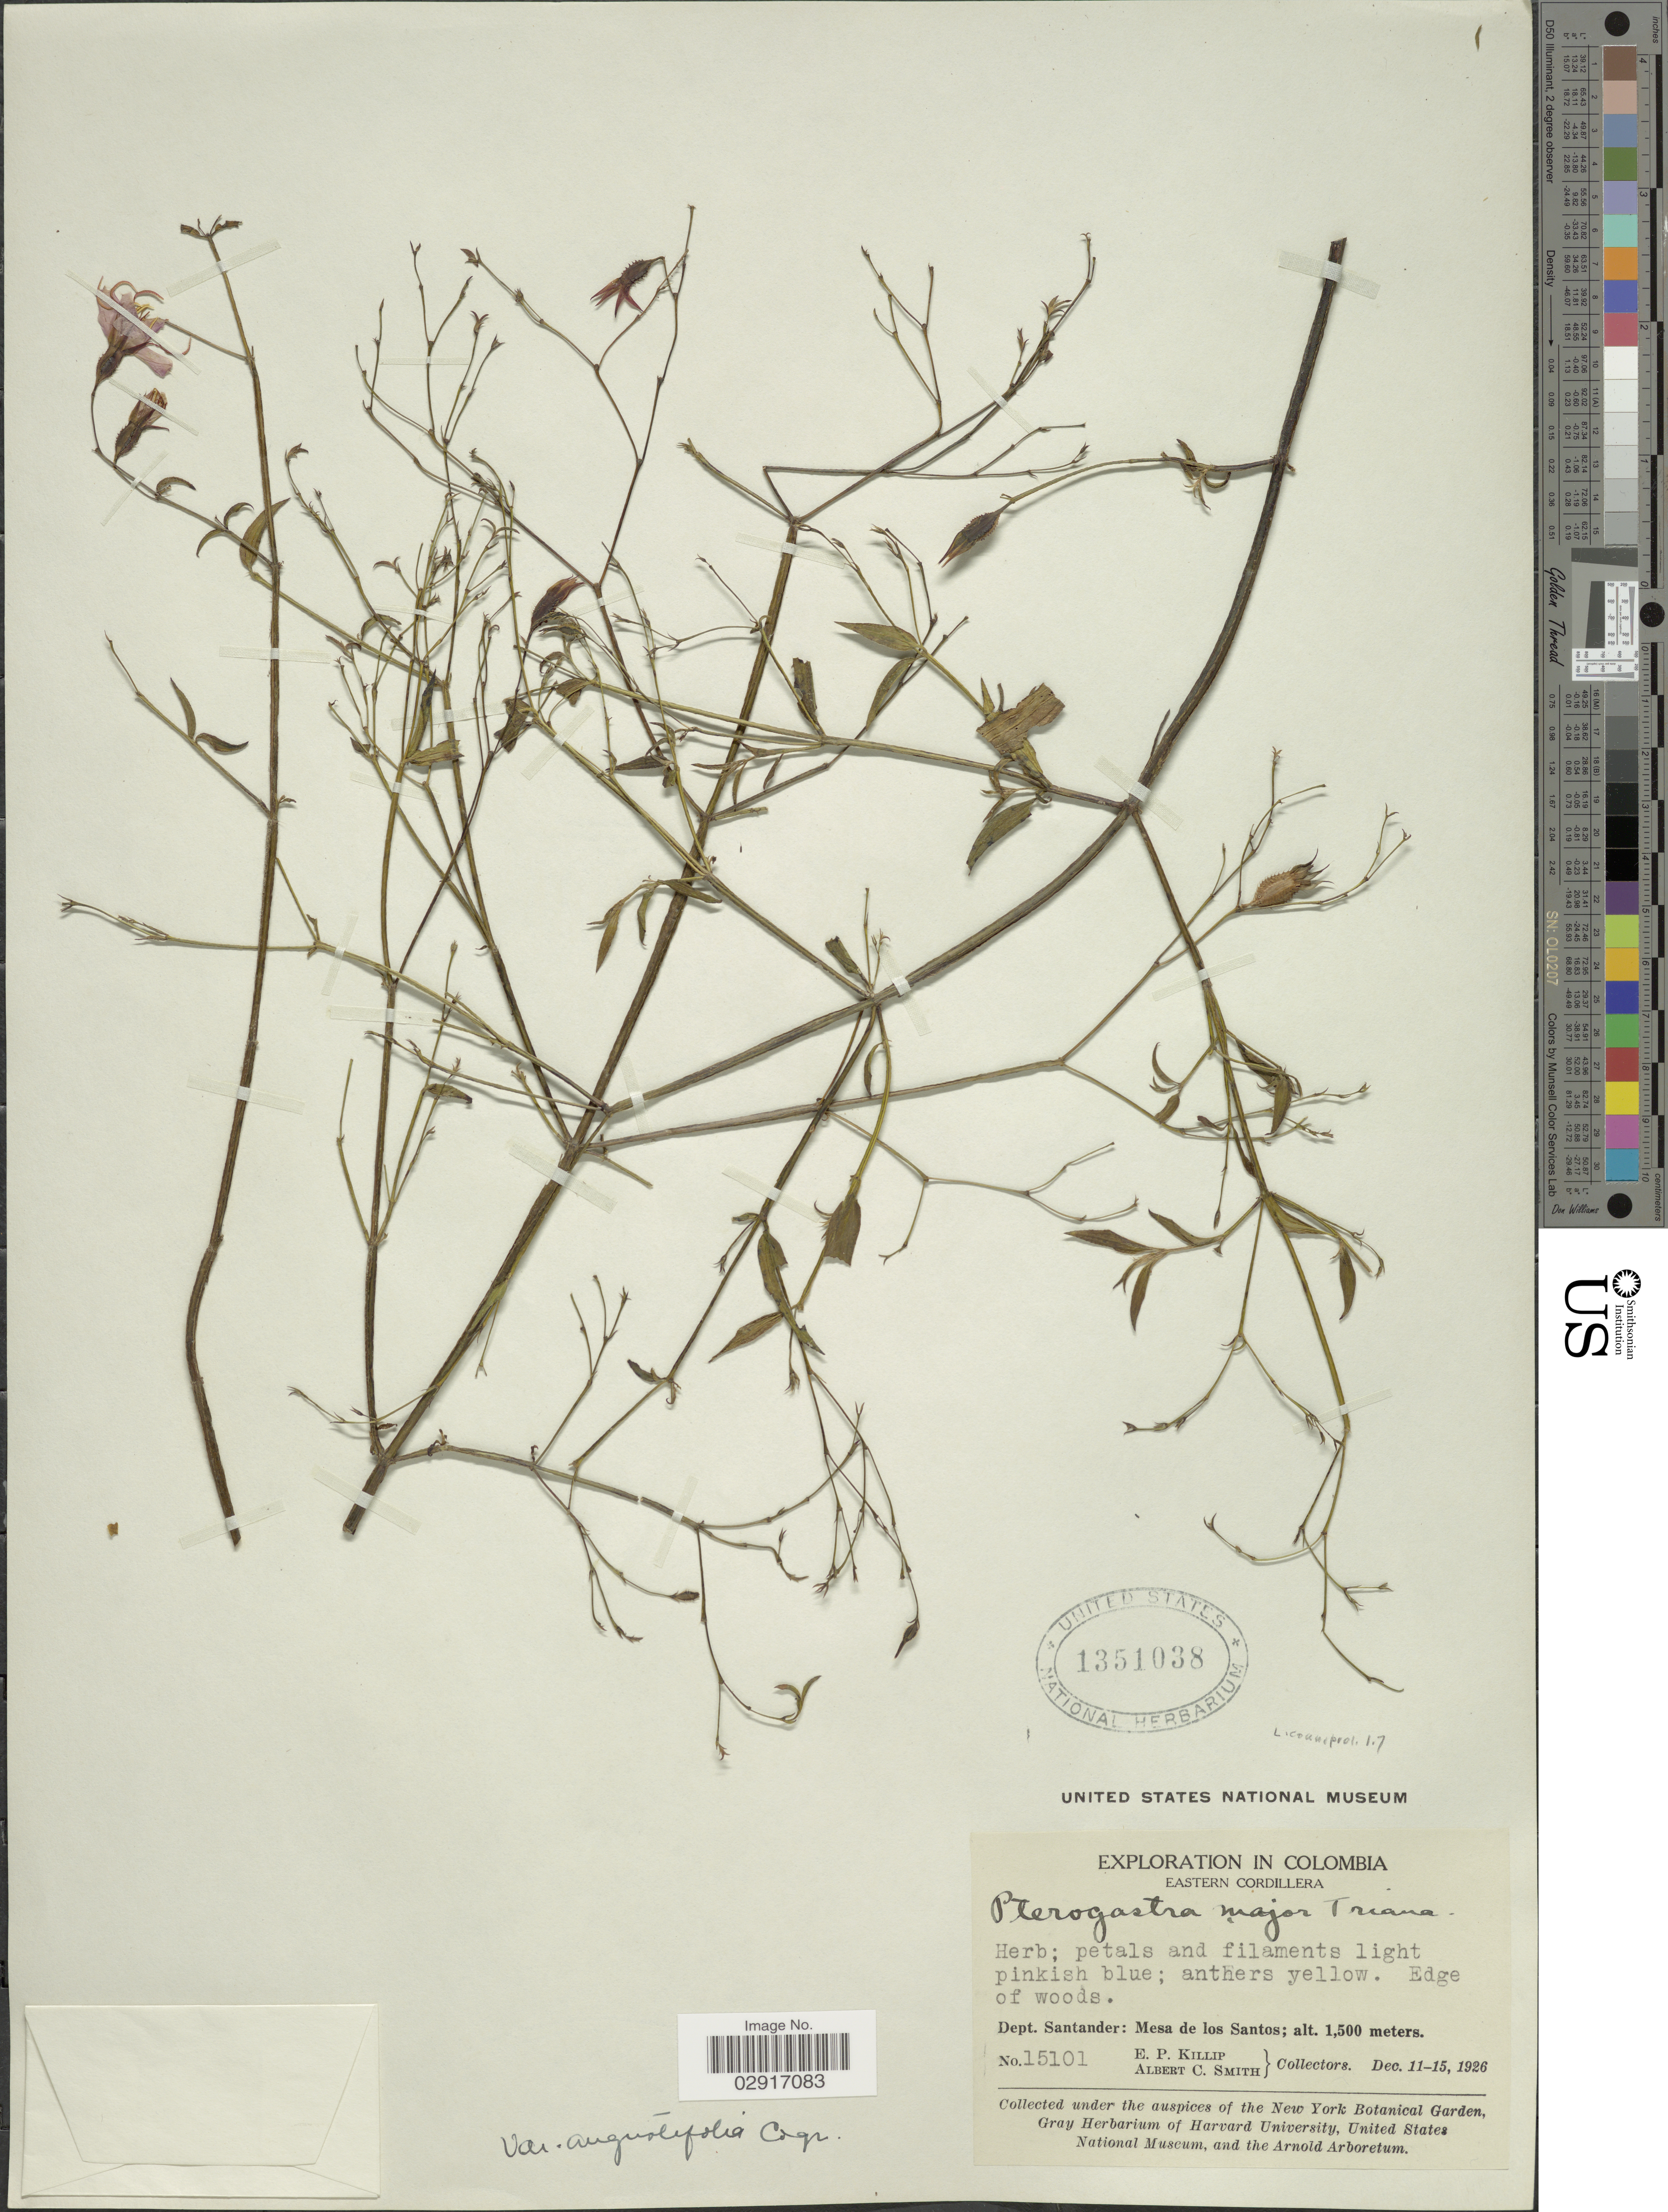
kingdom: Plantae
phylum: Tracheophyta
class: Magnoliopsida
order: Myrtales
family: Melastomataceae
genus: Pterogastra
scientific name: Pterogastra divaricata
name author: (Bonpl.) Naudin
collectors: E. P. Killip & A. C. Smith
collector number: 15101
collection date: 1926-12-11/1926-12-15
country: Colombia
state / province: Santander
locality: Eastern Cordillera. Dept. Santander: Mesa de los Santos.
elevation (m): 1500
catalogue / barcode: US 1351038